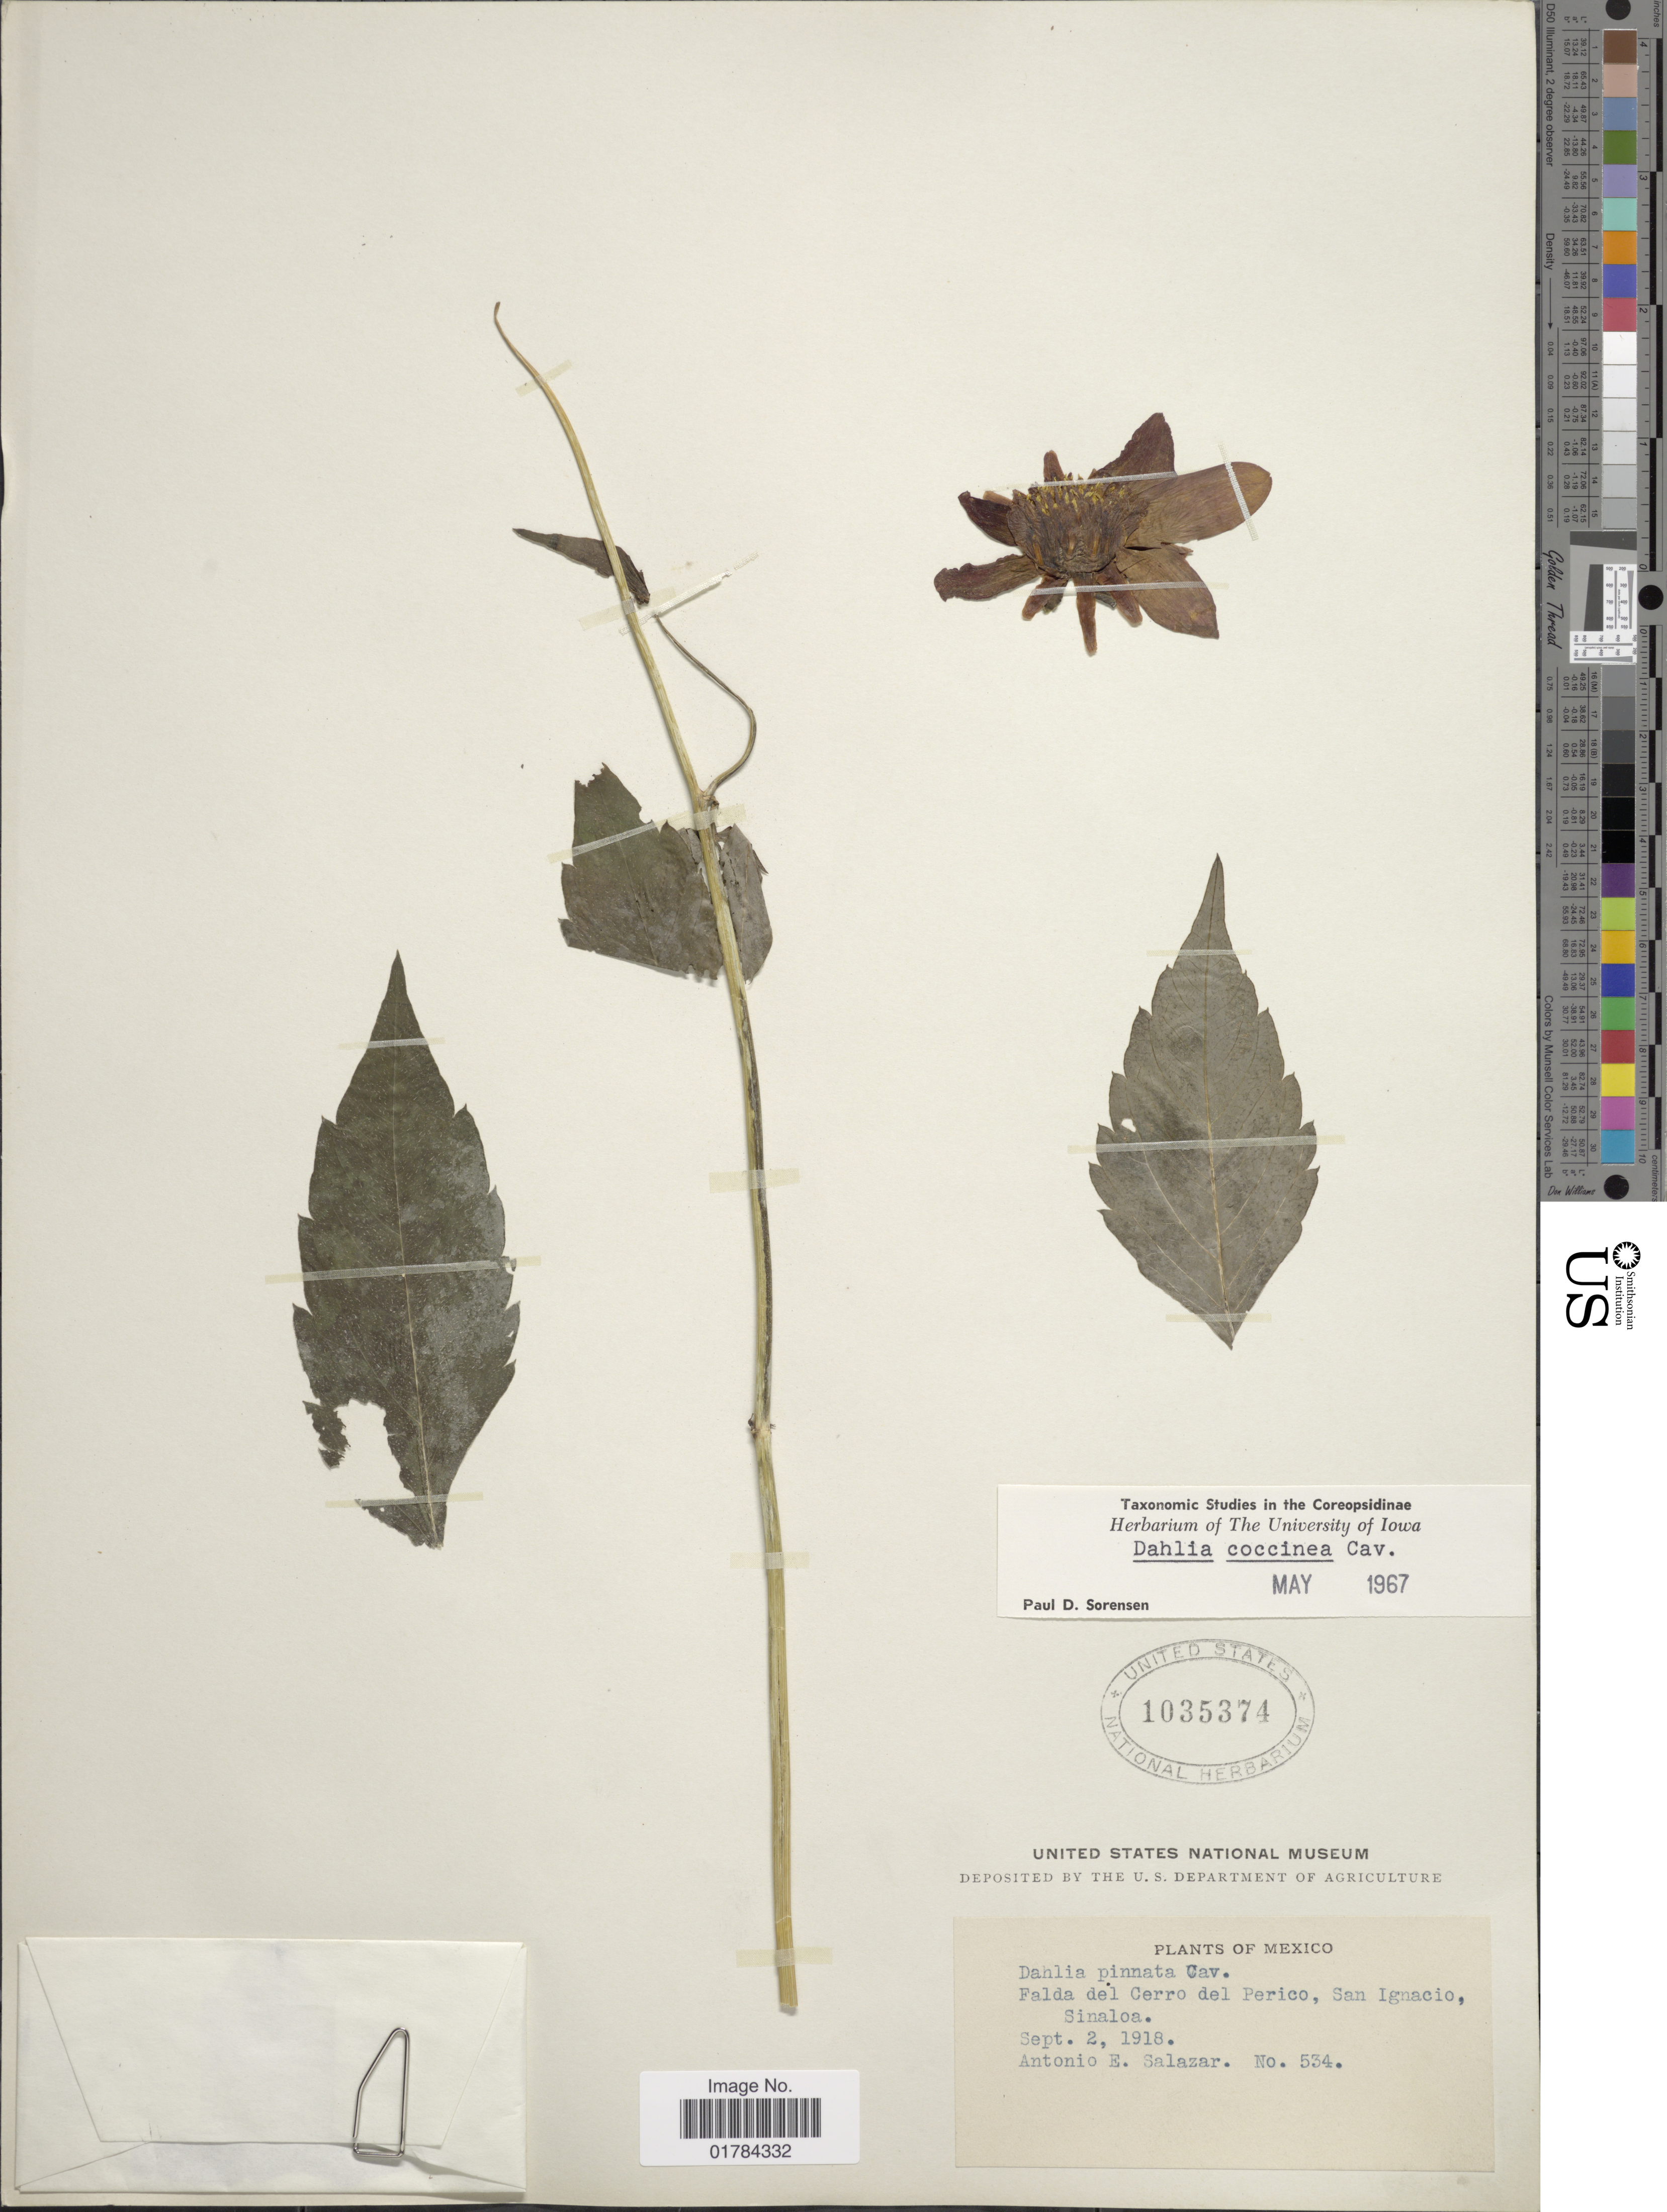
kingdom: Plantae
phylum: Tracheophyta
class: Magnoliopsida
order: Asterales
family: Asteraceae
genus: Dahlia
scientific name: Dahlia coccinea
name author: Cav.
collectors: A. E. Salazar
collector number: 534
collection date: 1918-09-02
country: Mexico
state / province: Sinaloa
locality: Falda del Cerro del Perico, San Ignacio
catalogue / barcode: US 1035374